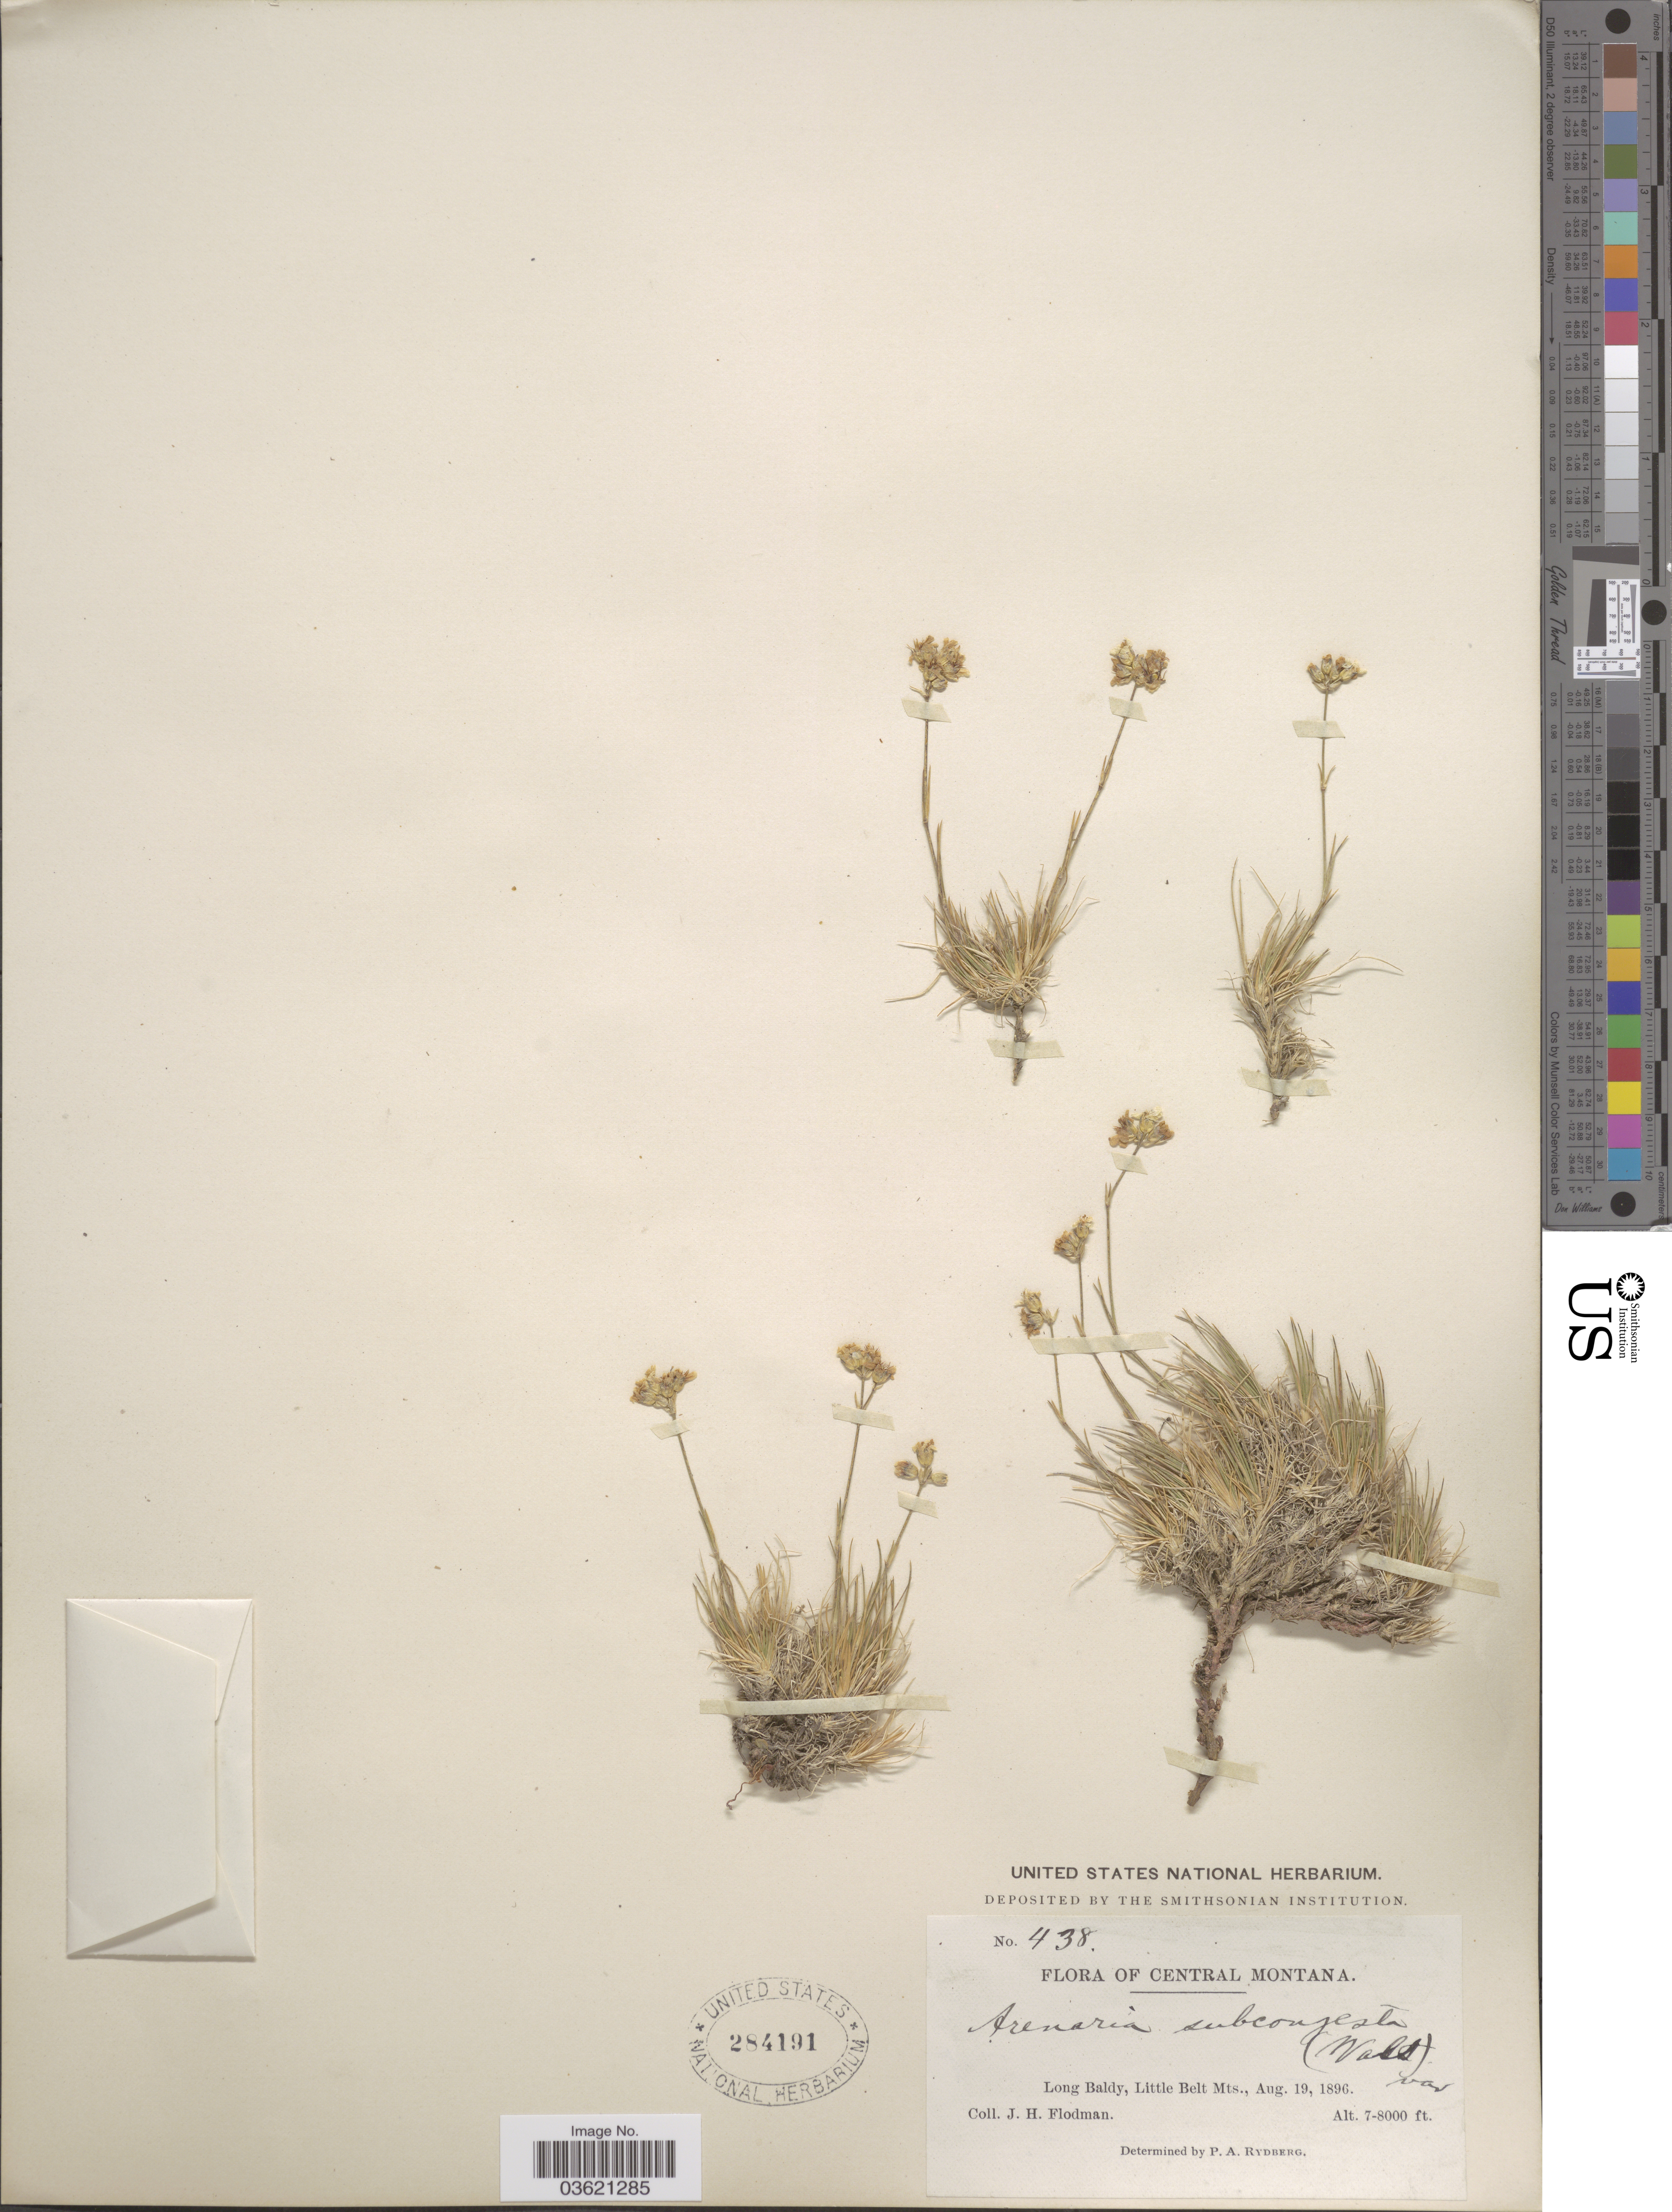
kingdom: Plantae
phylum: Tracheophyta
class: Magnoliopsida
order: Caryophyllales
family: Caryophyllaceae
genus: Eremogone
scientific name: Eremogone congesta var. lithophila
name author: (Rydb.) Dorn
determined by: Strong, Mark T., (BOT), Smithsonian Institution - National Museum of Natural History (UNITED STATES)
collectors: J. Flodman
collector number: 438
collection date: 1896-08-19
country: United States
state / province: Montana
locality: Central Montana. Long Baldy, Little Belt Mts.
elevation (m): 2134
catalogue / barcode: US 284191